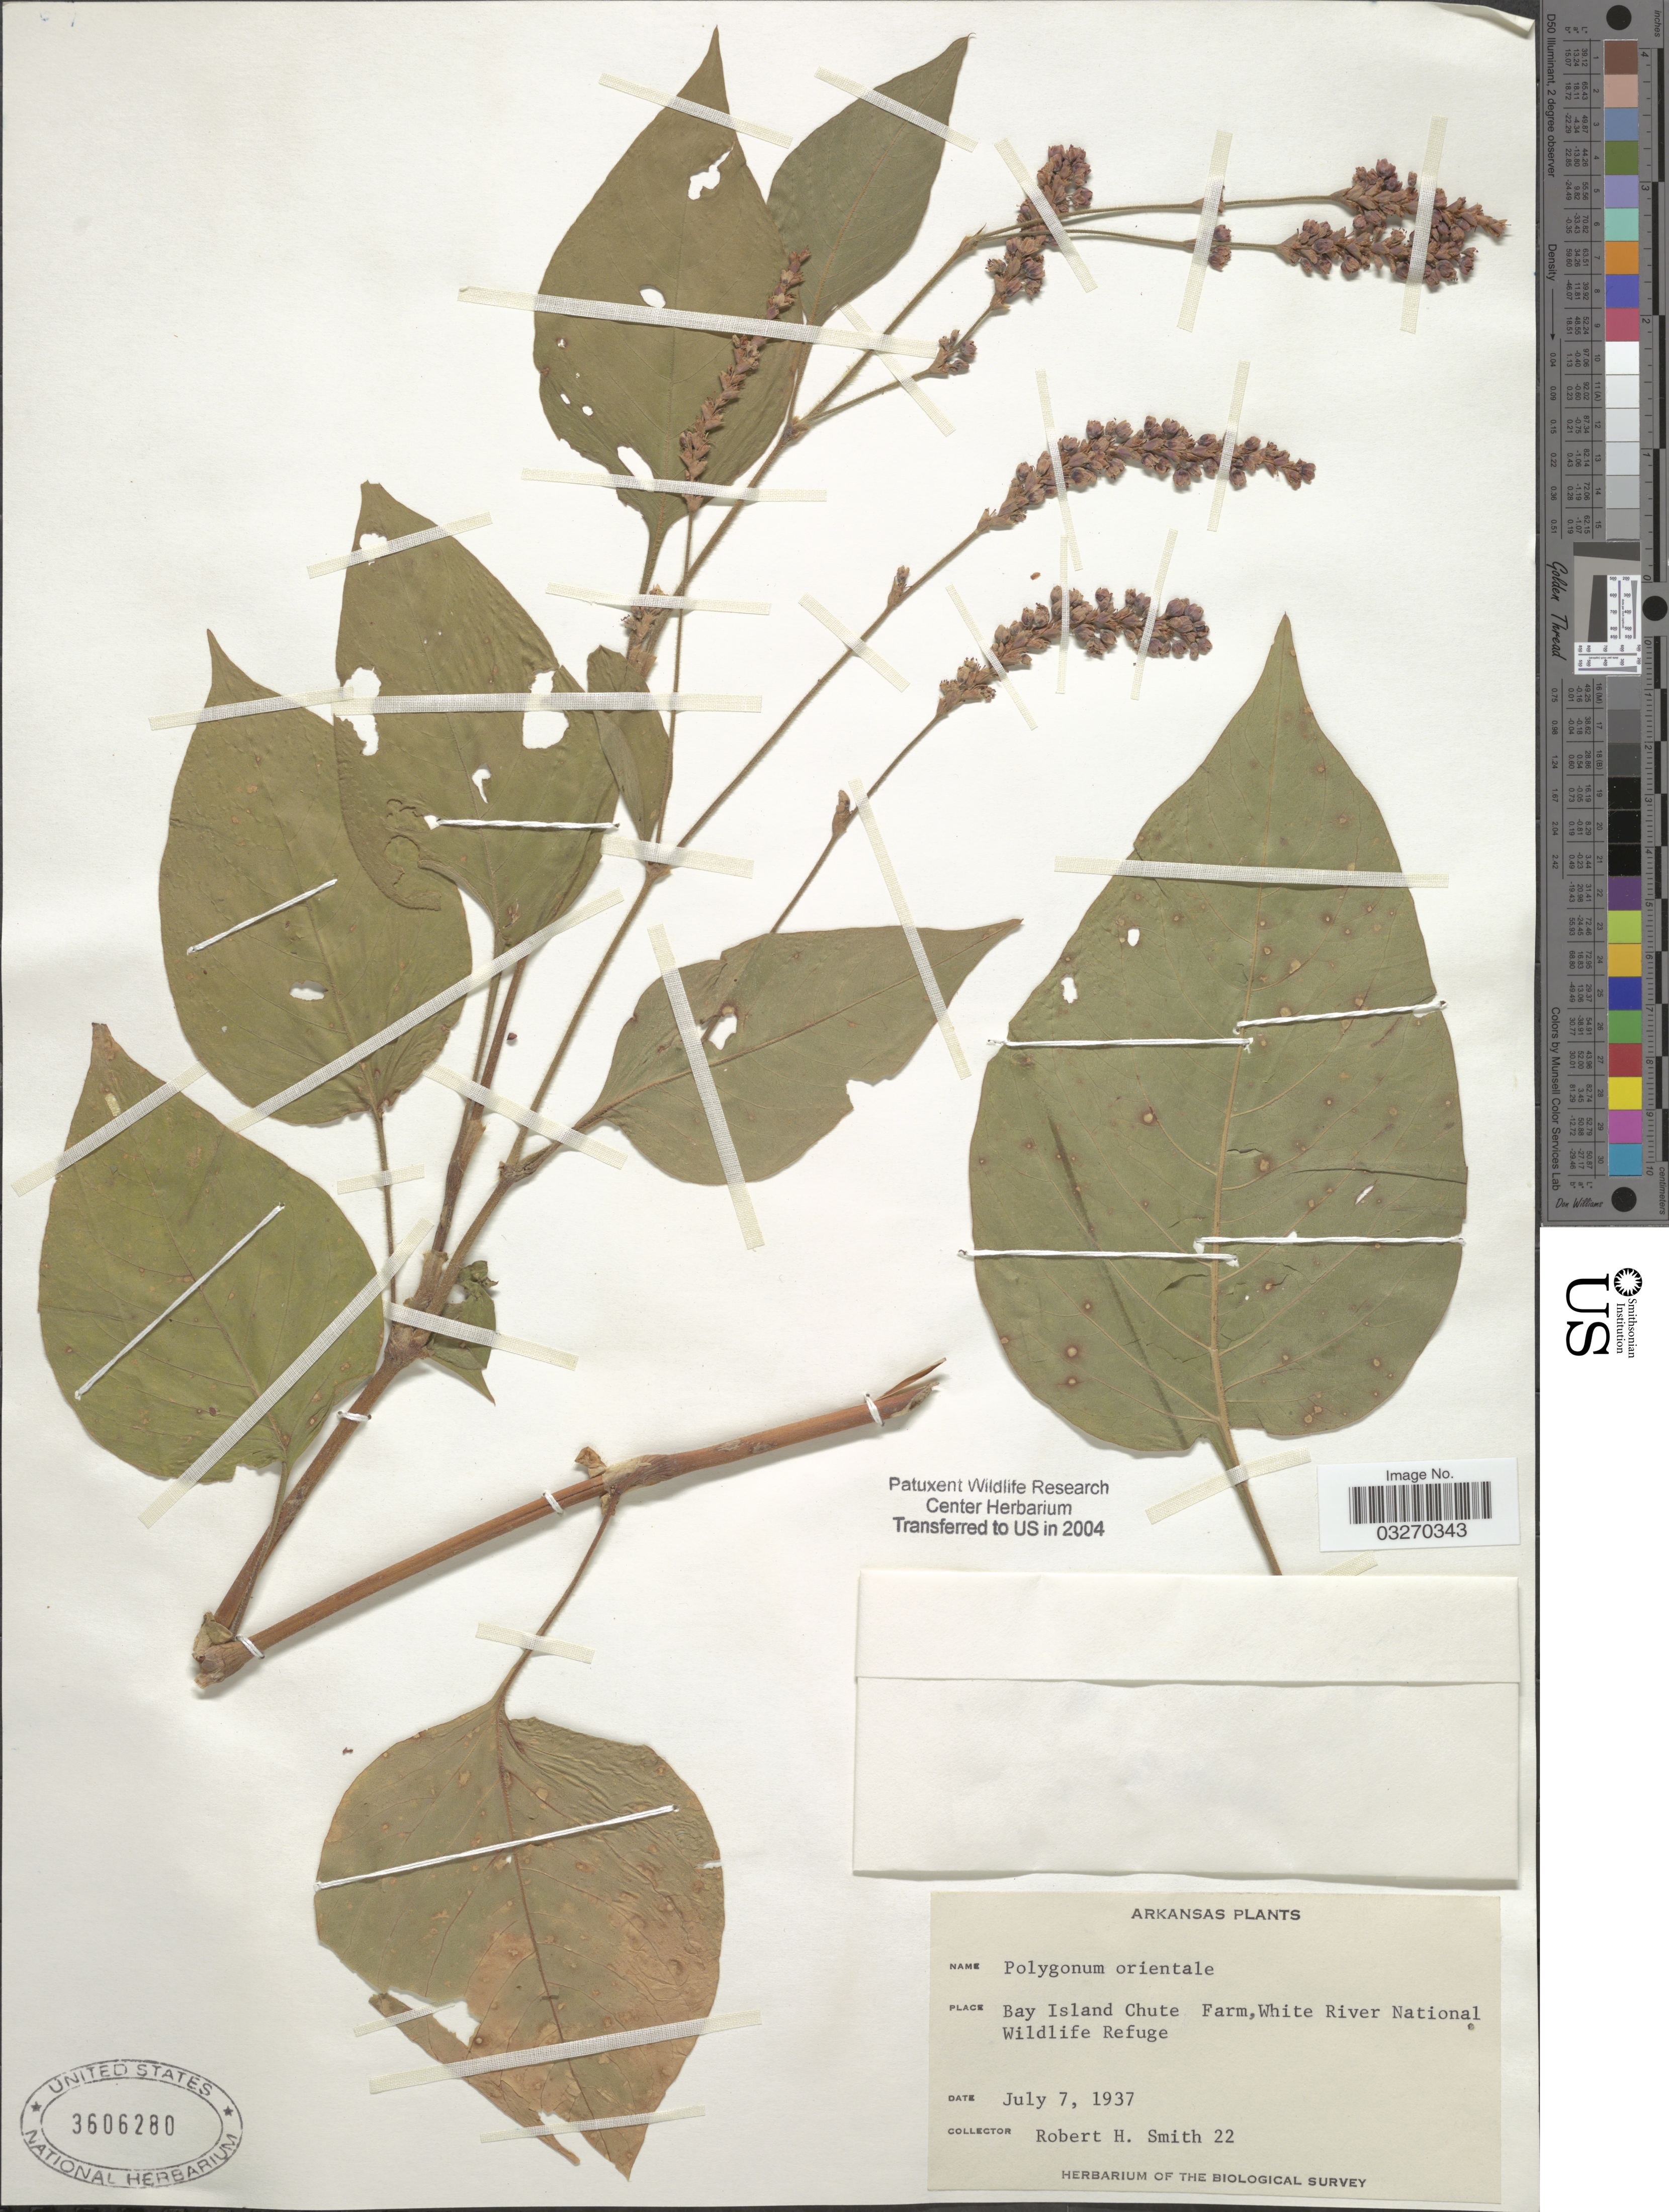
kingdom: Plantae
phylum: Tracheophyta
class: Magnoliopsida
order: Caryophyllales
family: Polygonaceae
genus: Persicaria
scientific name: Persicaria orientalis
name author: (L.) Spach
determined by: Atha, D. E.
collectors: R. H. Smith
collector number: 22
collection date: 1937-07-07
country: United States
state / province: Arkansas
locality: Bay Island Chute Farm, White River National Wildlife Refuge.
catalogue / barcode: US 3606280